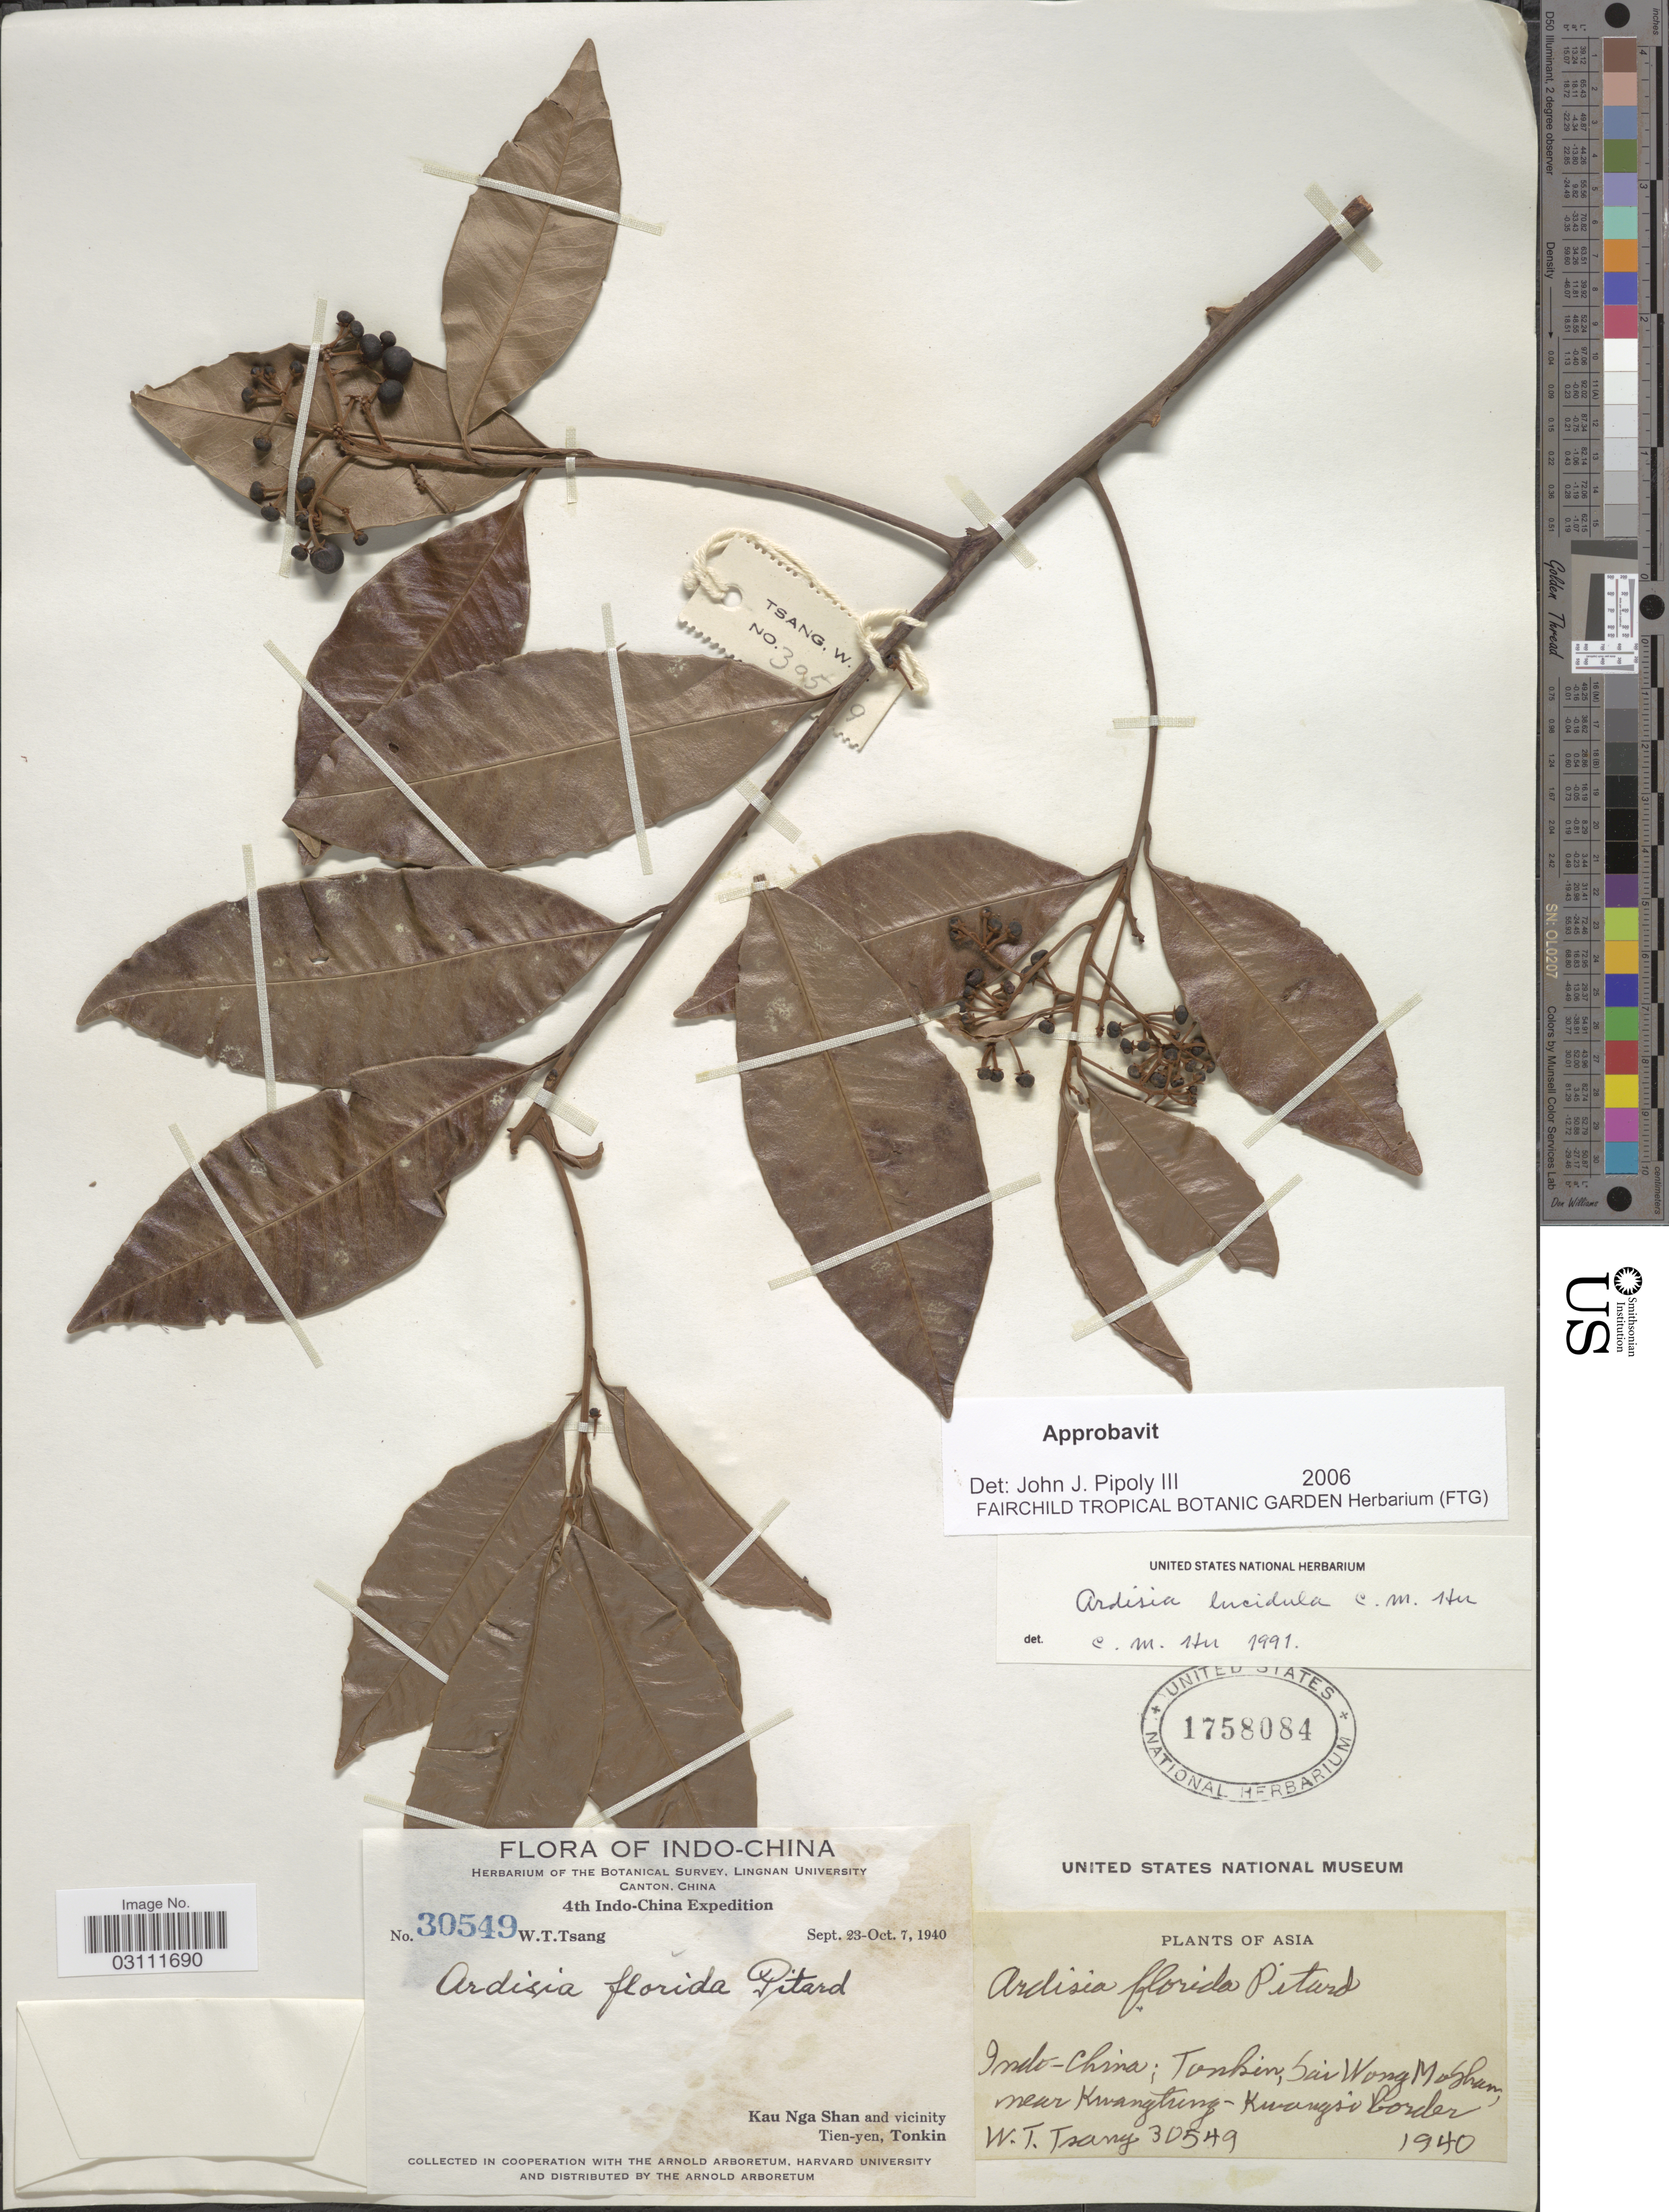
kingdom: Plantae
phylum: Tracheophyta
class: Magnoliopsida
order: Ericales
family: Primulaceae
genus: Ardisia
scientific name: Ardisia lucidula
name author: C.M. Hu & J.E. Vidal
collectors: W. T. Tsang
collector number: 30549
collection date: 1940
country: Vietnam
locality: Indo-China, Tonkin, Sai Wong Ma Shan, near Kwangtung-Kwangsi border, Kau Nga Shan and vicinity, Tien-yen, Tonkin.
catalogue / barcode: US 1758084